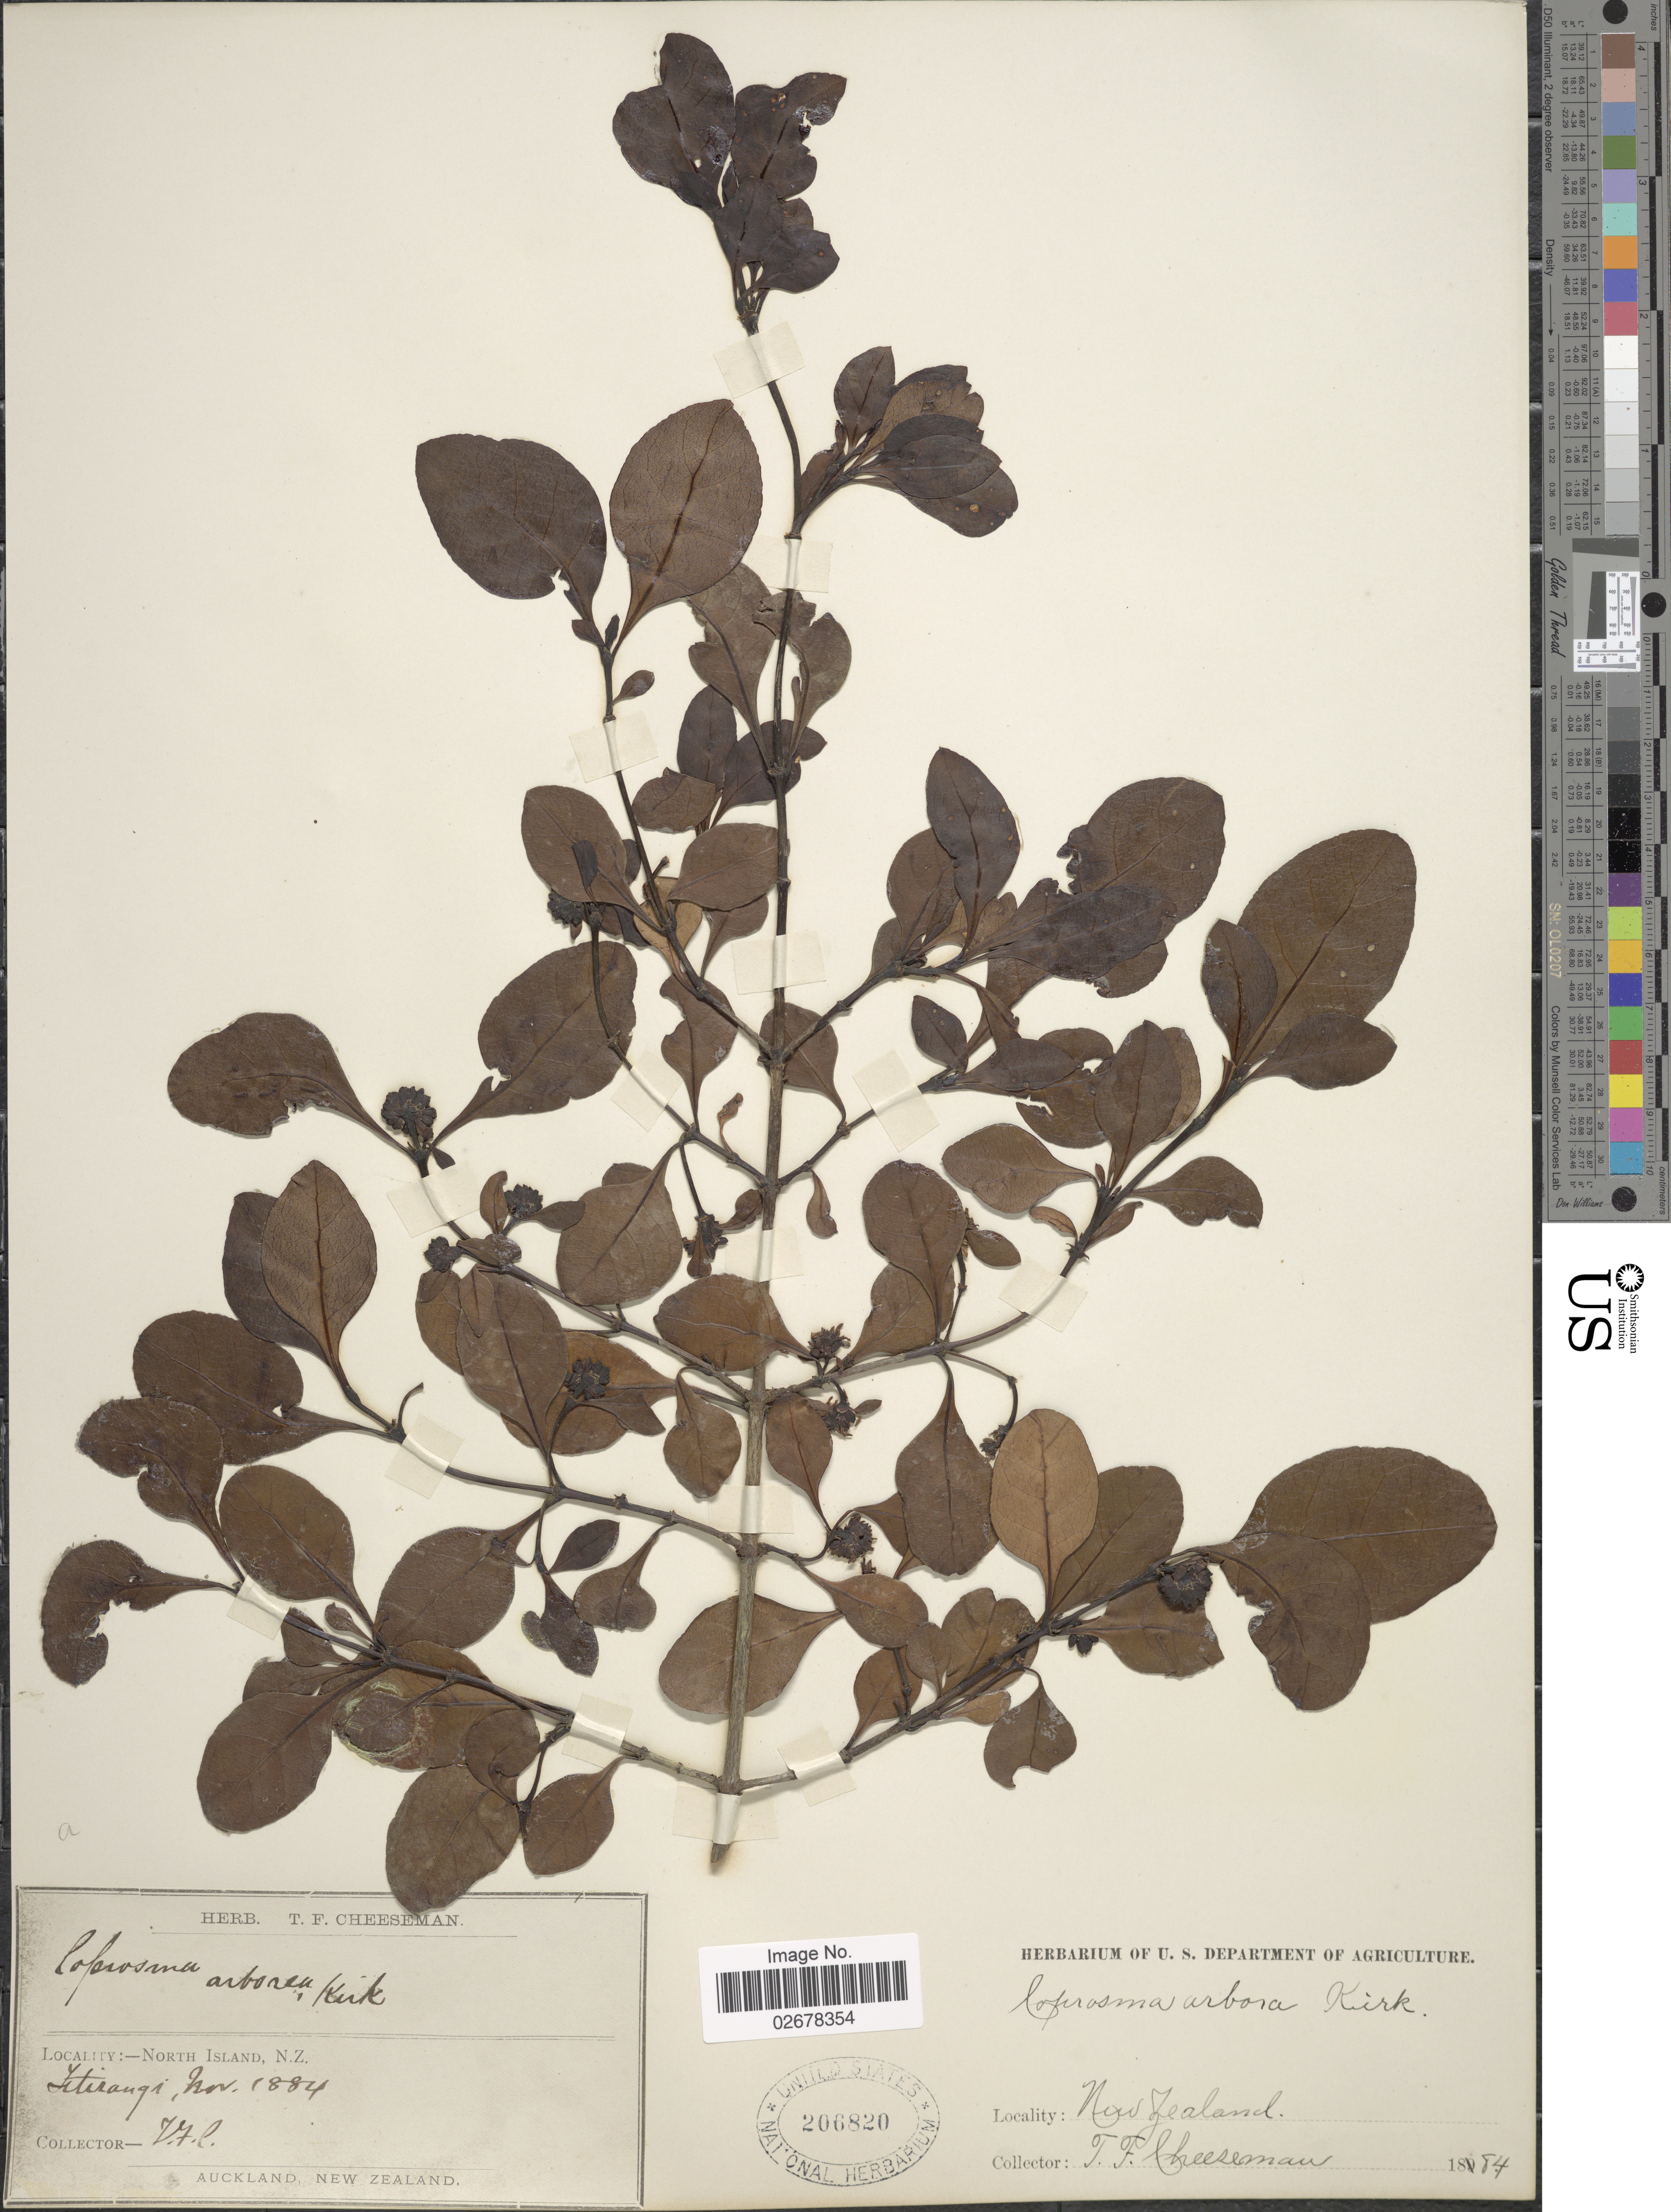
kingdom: Plantae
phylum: Tracheophyta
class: Magnoliopsida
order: Gentianales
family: Rubiaceae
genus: Coprosma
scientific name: Coprosma arborea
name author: Kirk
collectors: T. F. Cheeseman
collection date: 1884-11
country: New Zealand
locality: North Island, Titirangi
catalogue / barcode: US 206820